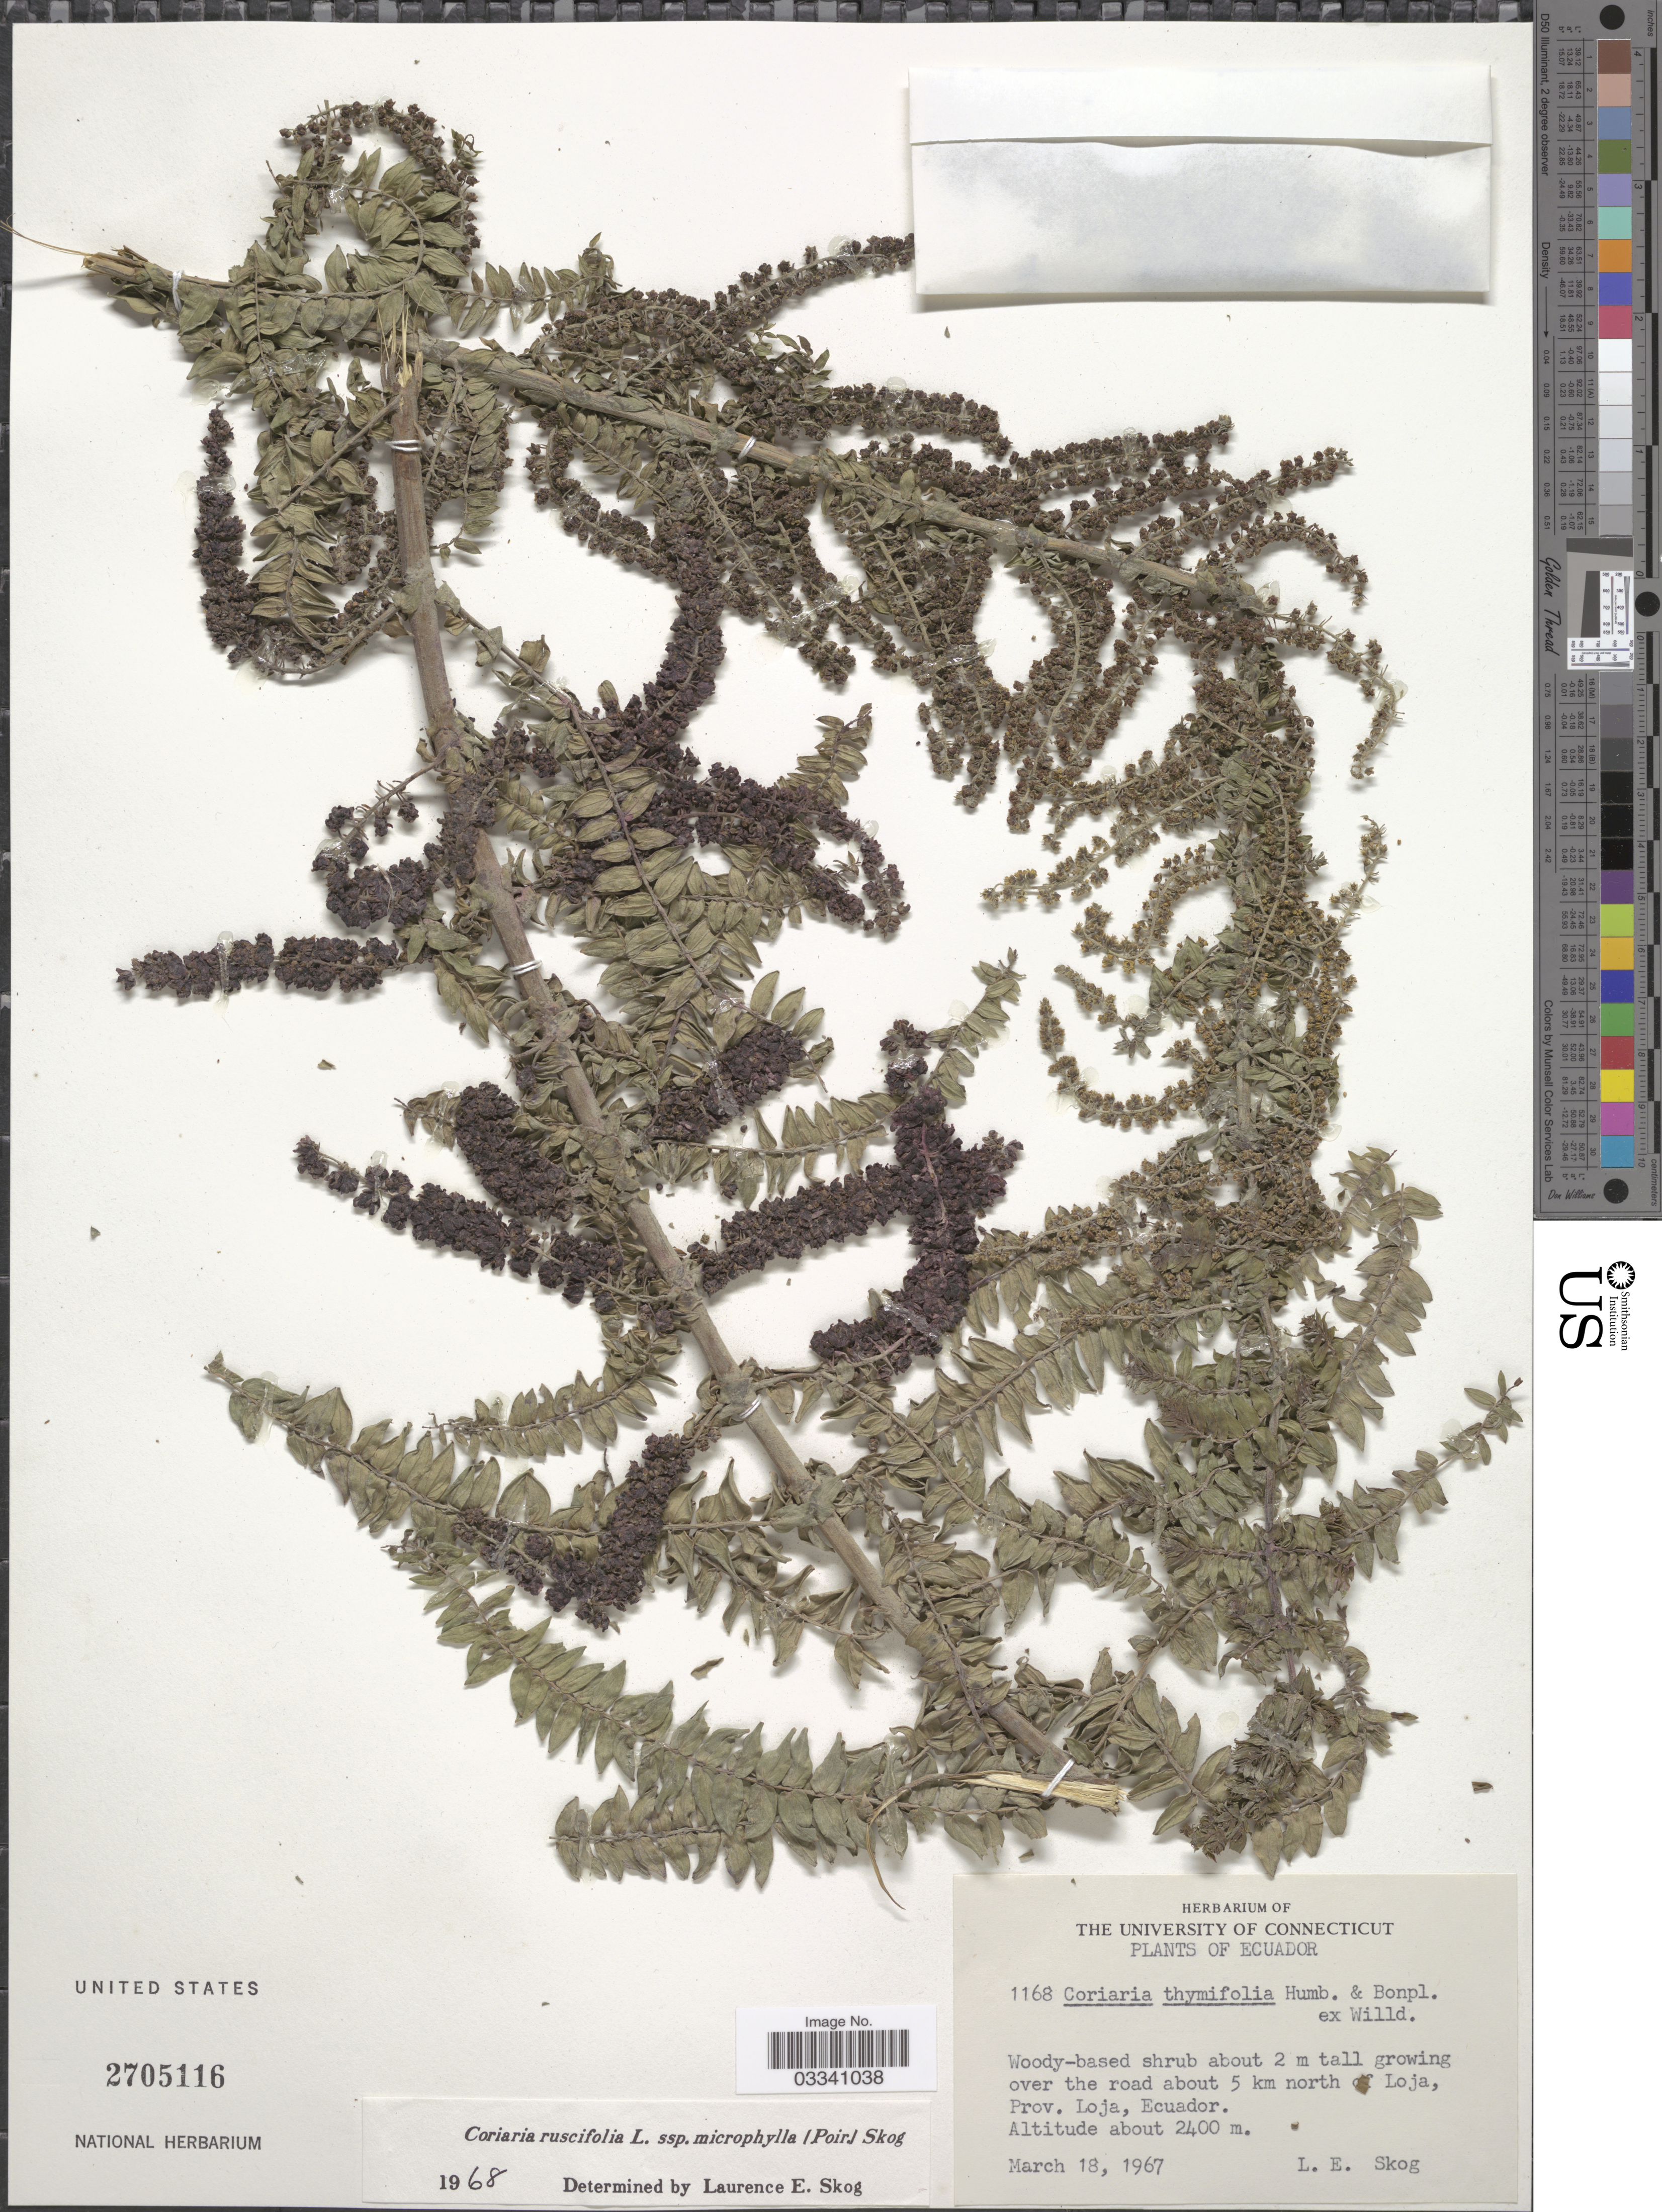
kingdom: Plantae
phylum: Tracheophyta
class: Magnoliopsida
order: Cucurbitales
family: Coriariaceae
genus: Coriaria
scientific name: Coriaria ruscifolia subsp. microphylla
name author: (Poir.) L.E. Skog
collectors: L. E. Skog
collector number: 1168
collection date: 1967-03-18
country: Ecuador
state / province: Loja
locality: Growing over the road about 5 km north of Loja.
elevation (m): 2400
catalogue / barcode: US 2705116